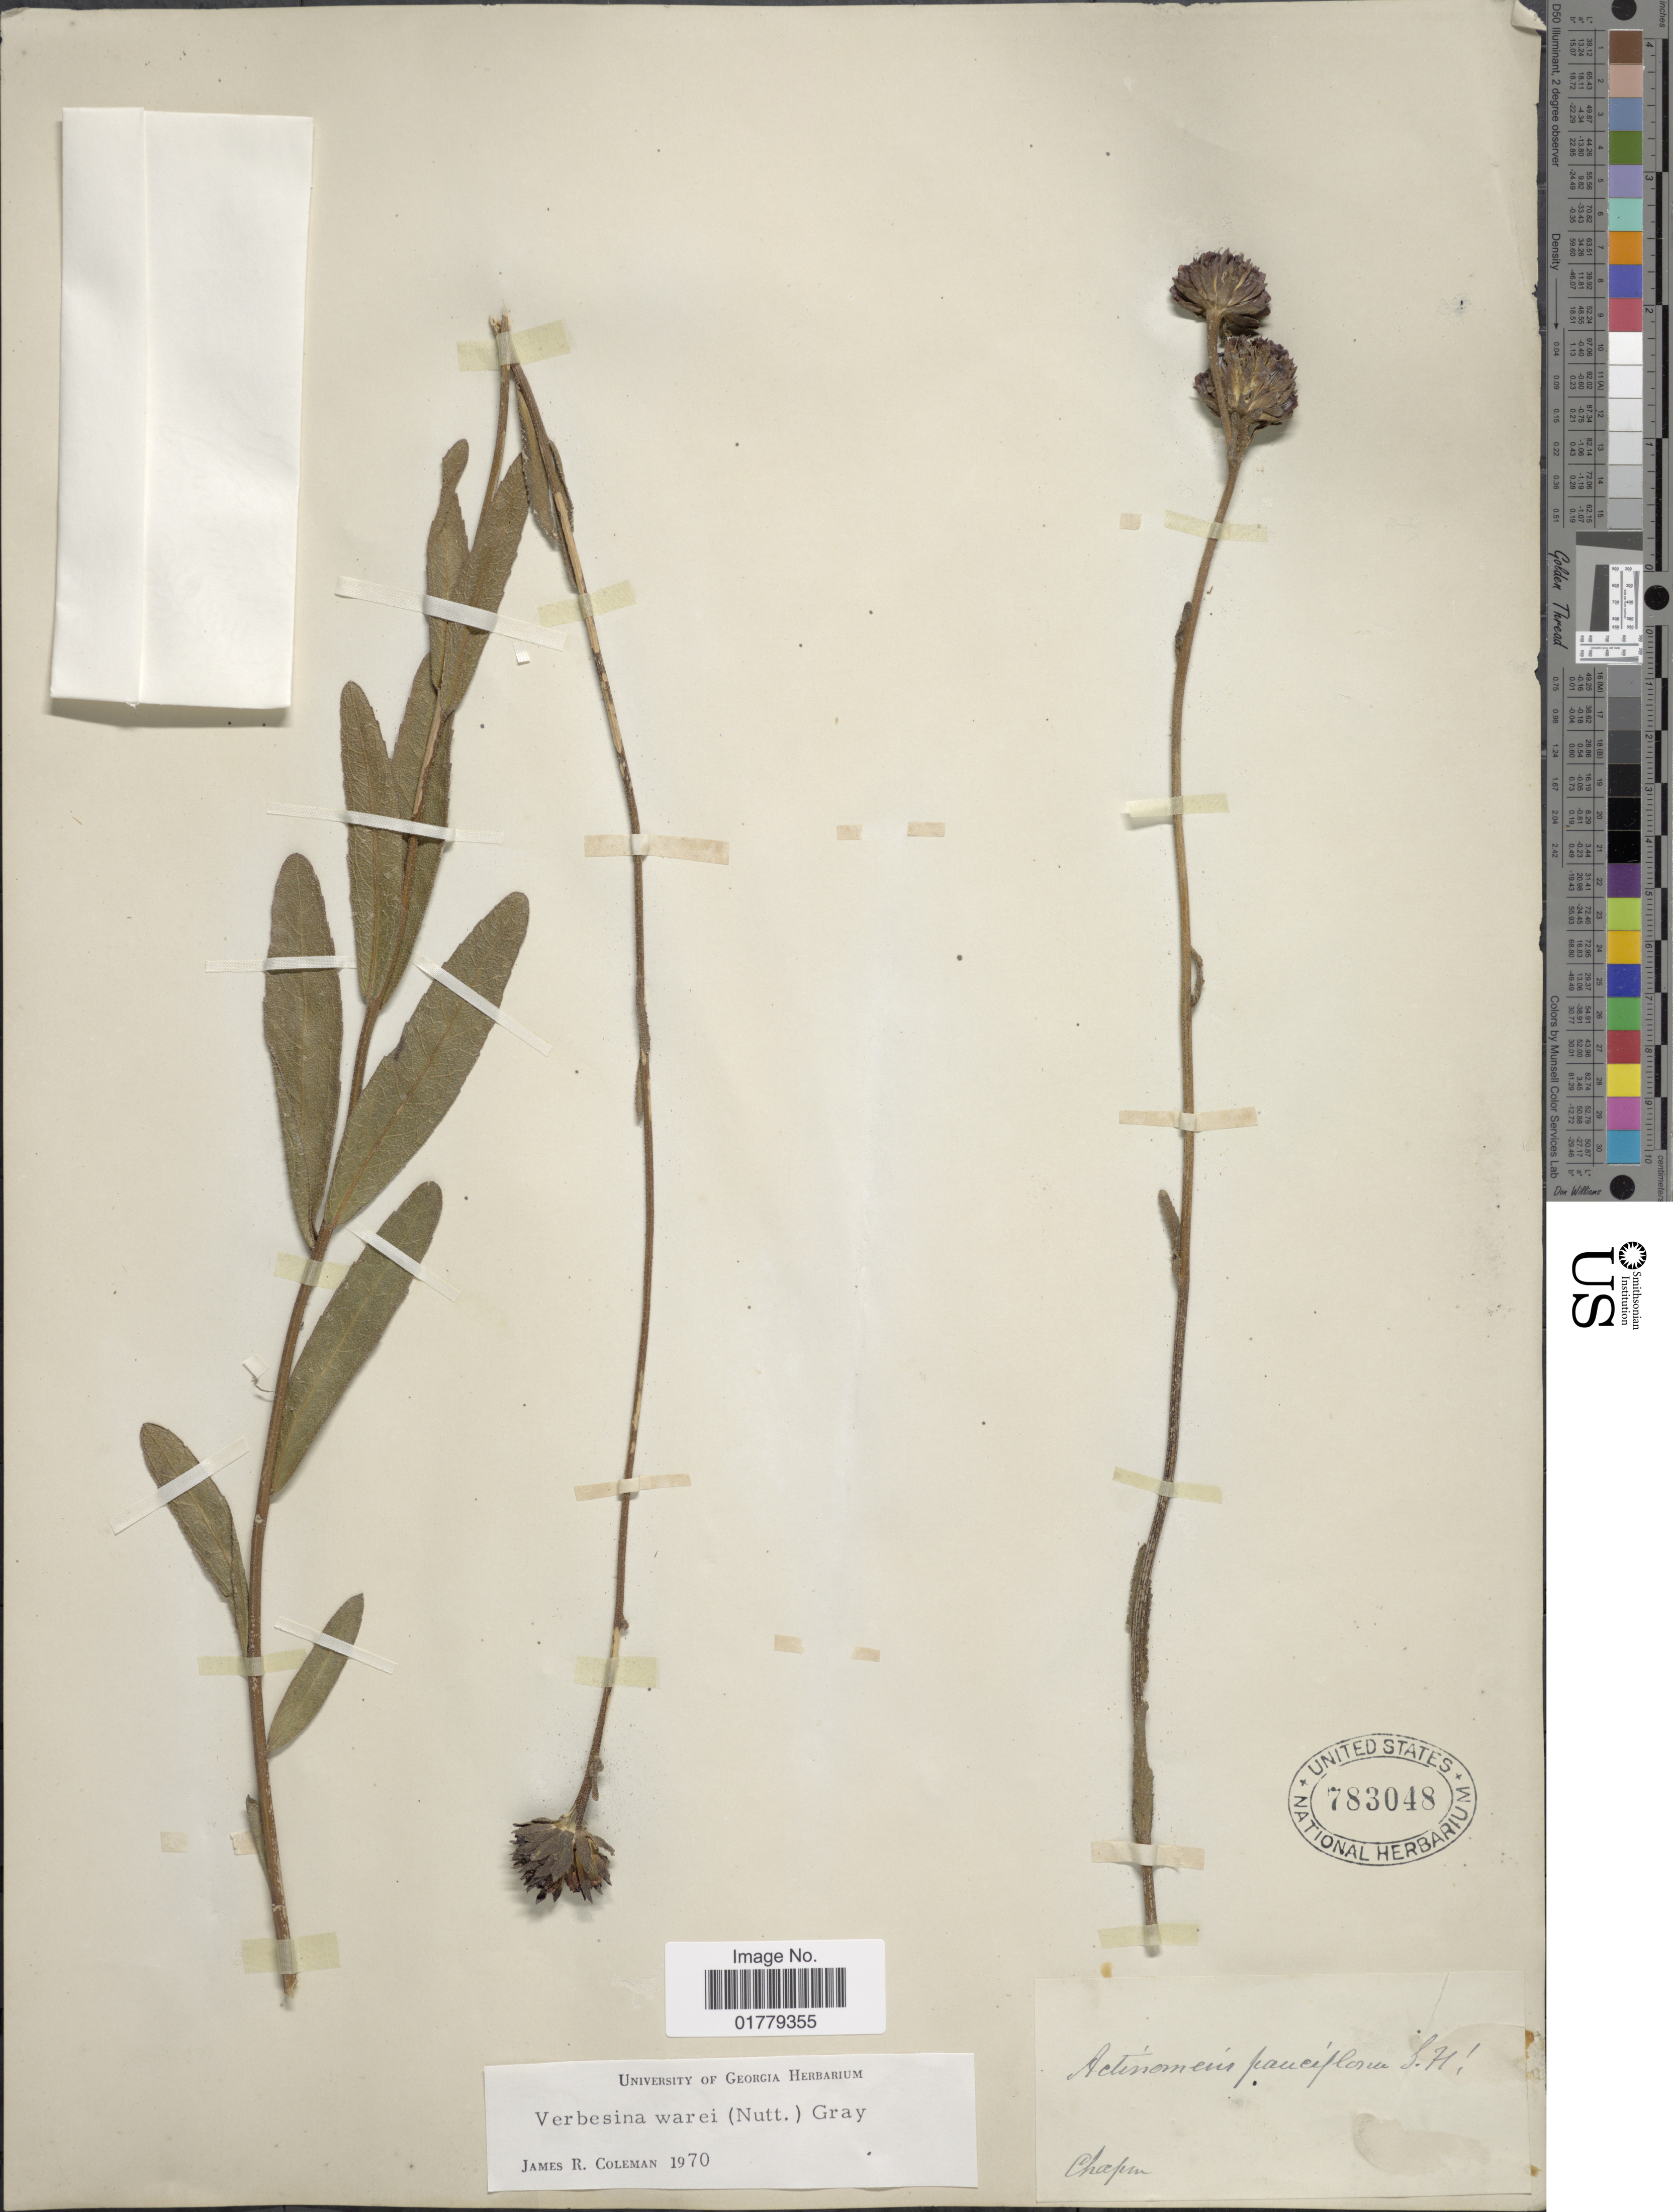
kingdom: Plantae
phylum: Tracheophyta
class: Magnoliopsida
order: Asterales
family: Asteraceae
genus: Verbesina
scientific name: Verbesina warei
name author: (Nutt.) A. Gray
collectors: A. Chapman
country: United States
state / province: Florida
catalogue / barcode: US 783048